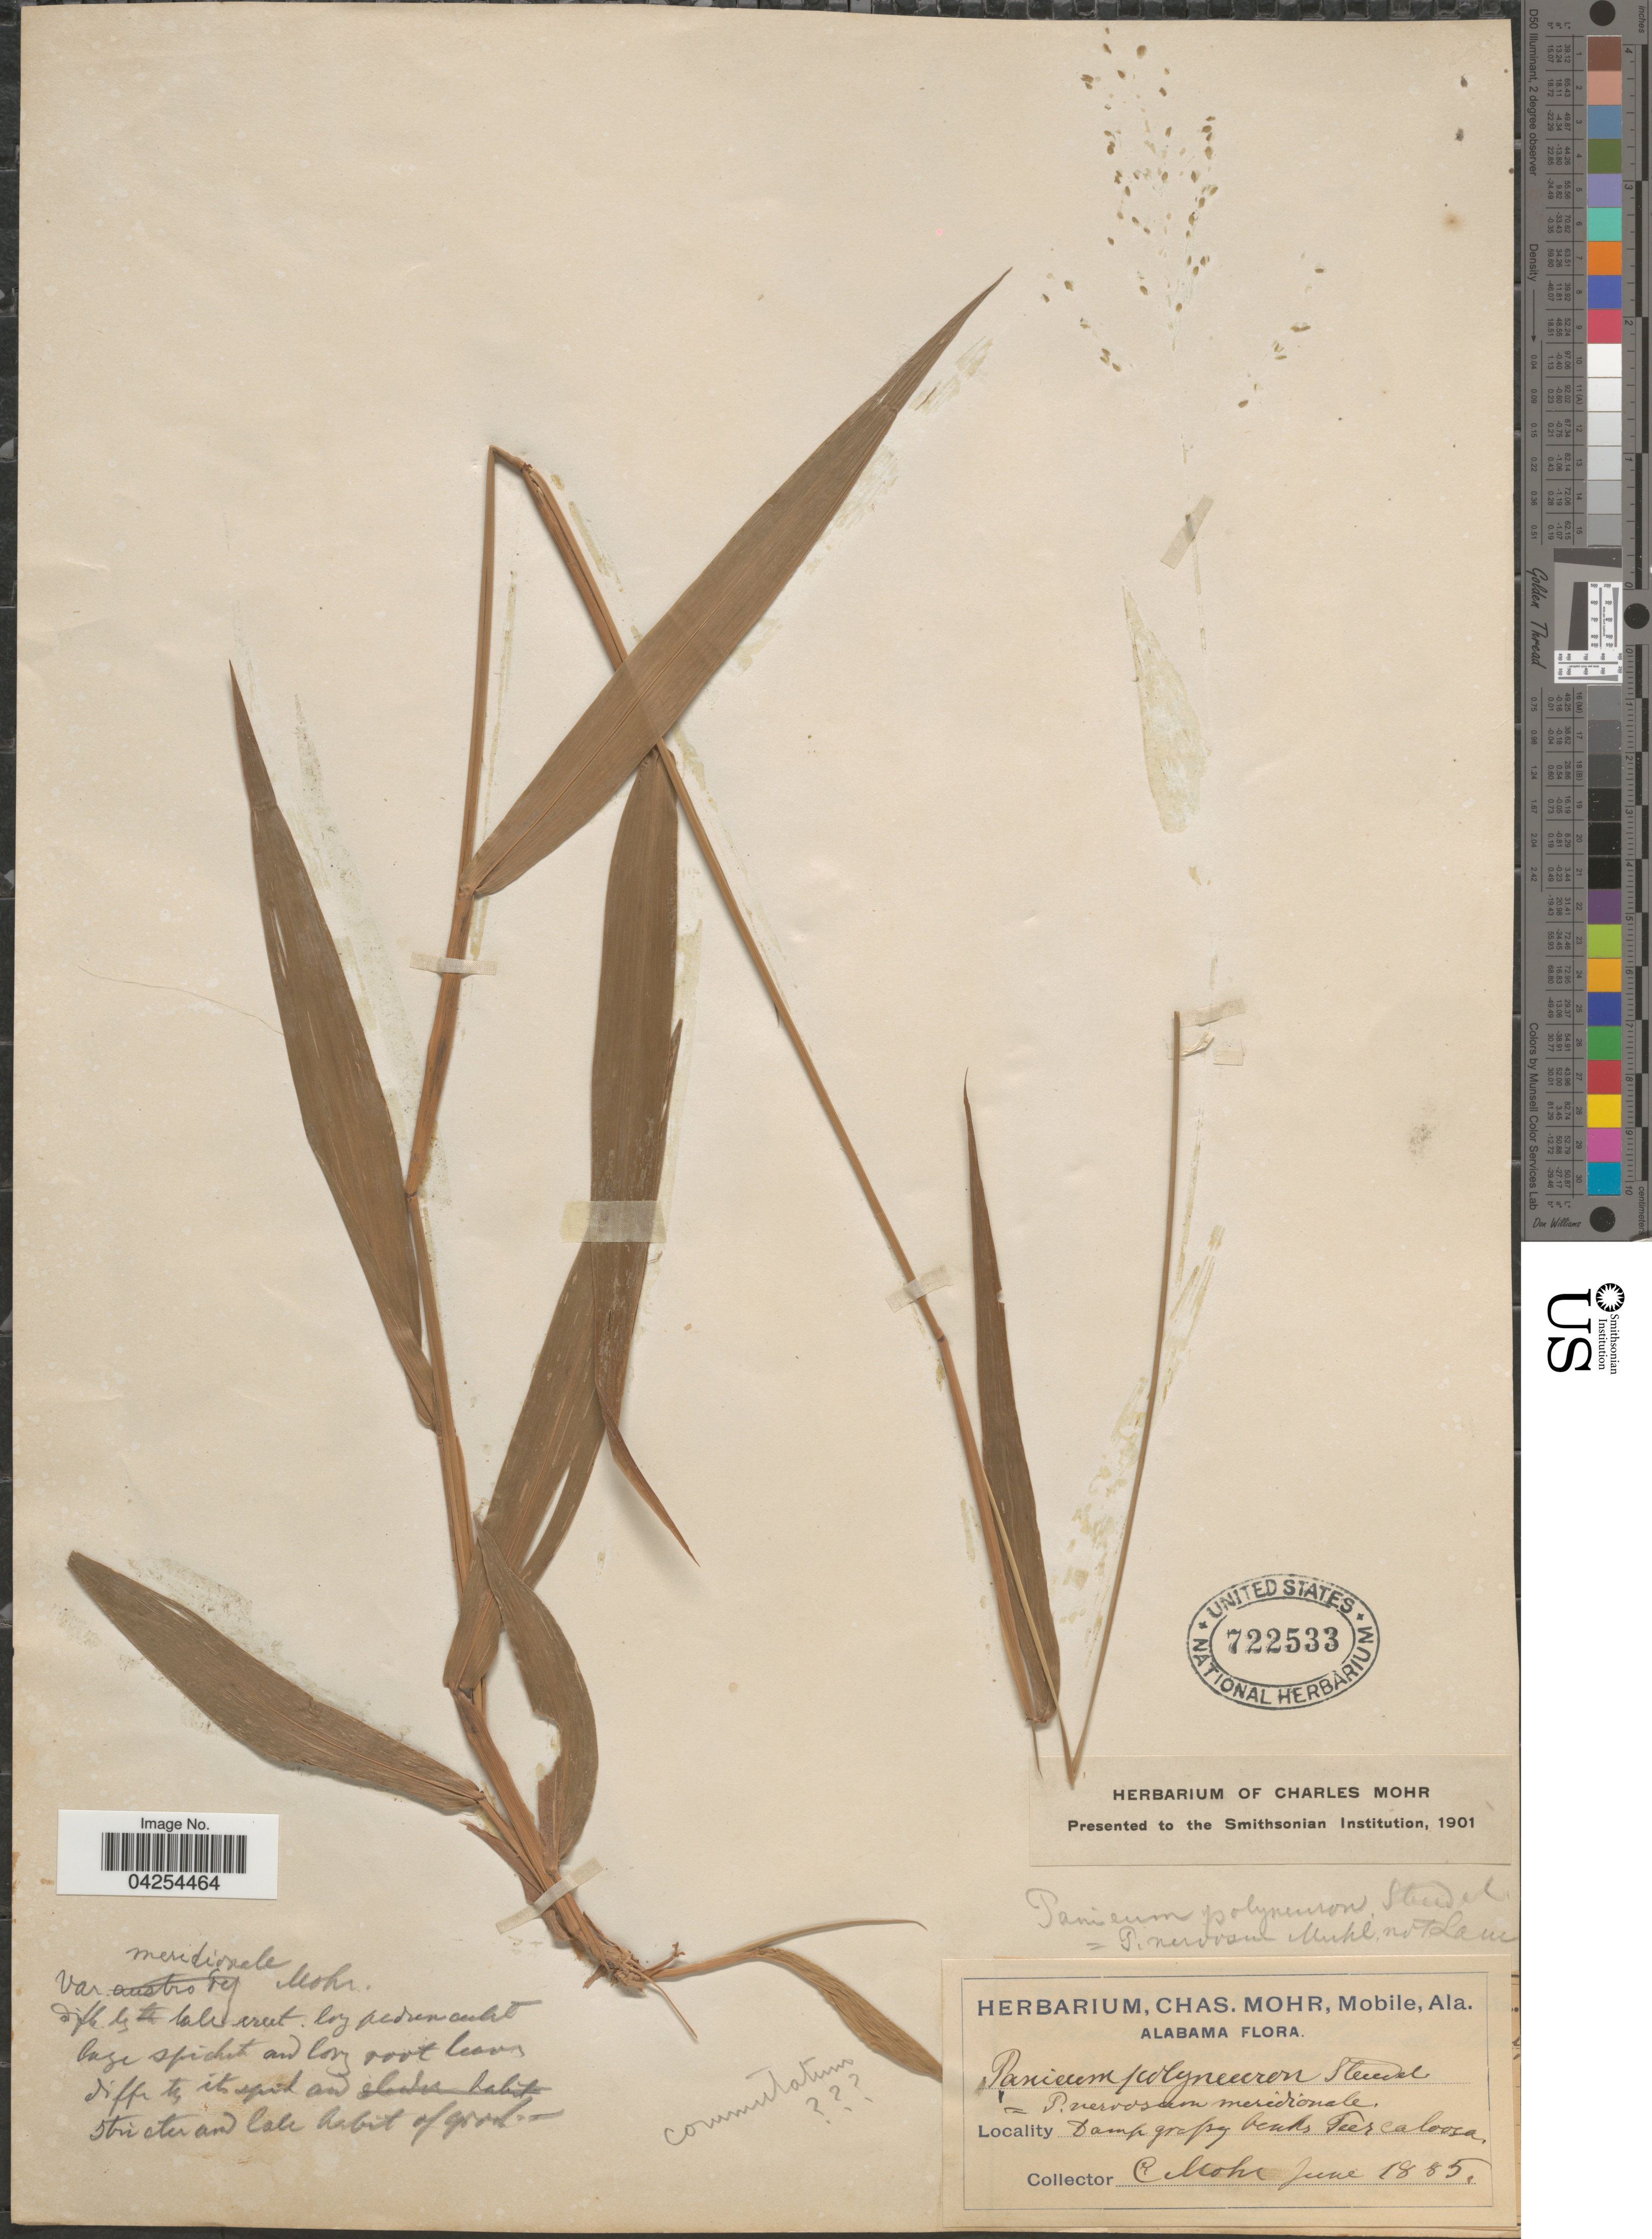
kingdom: Plantae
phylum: Tracheophyta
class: Liliopsida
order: Poales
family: Poaceae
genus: Dichanthelium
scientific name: Dichanthelium commutatum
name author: (Schult.) Gould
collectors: Mohr, C. T. (herbarium)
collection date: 1885-06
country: United States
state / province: Alabama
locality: Damp grassy banks Tuscaloosa.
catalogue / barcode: US 722533